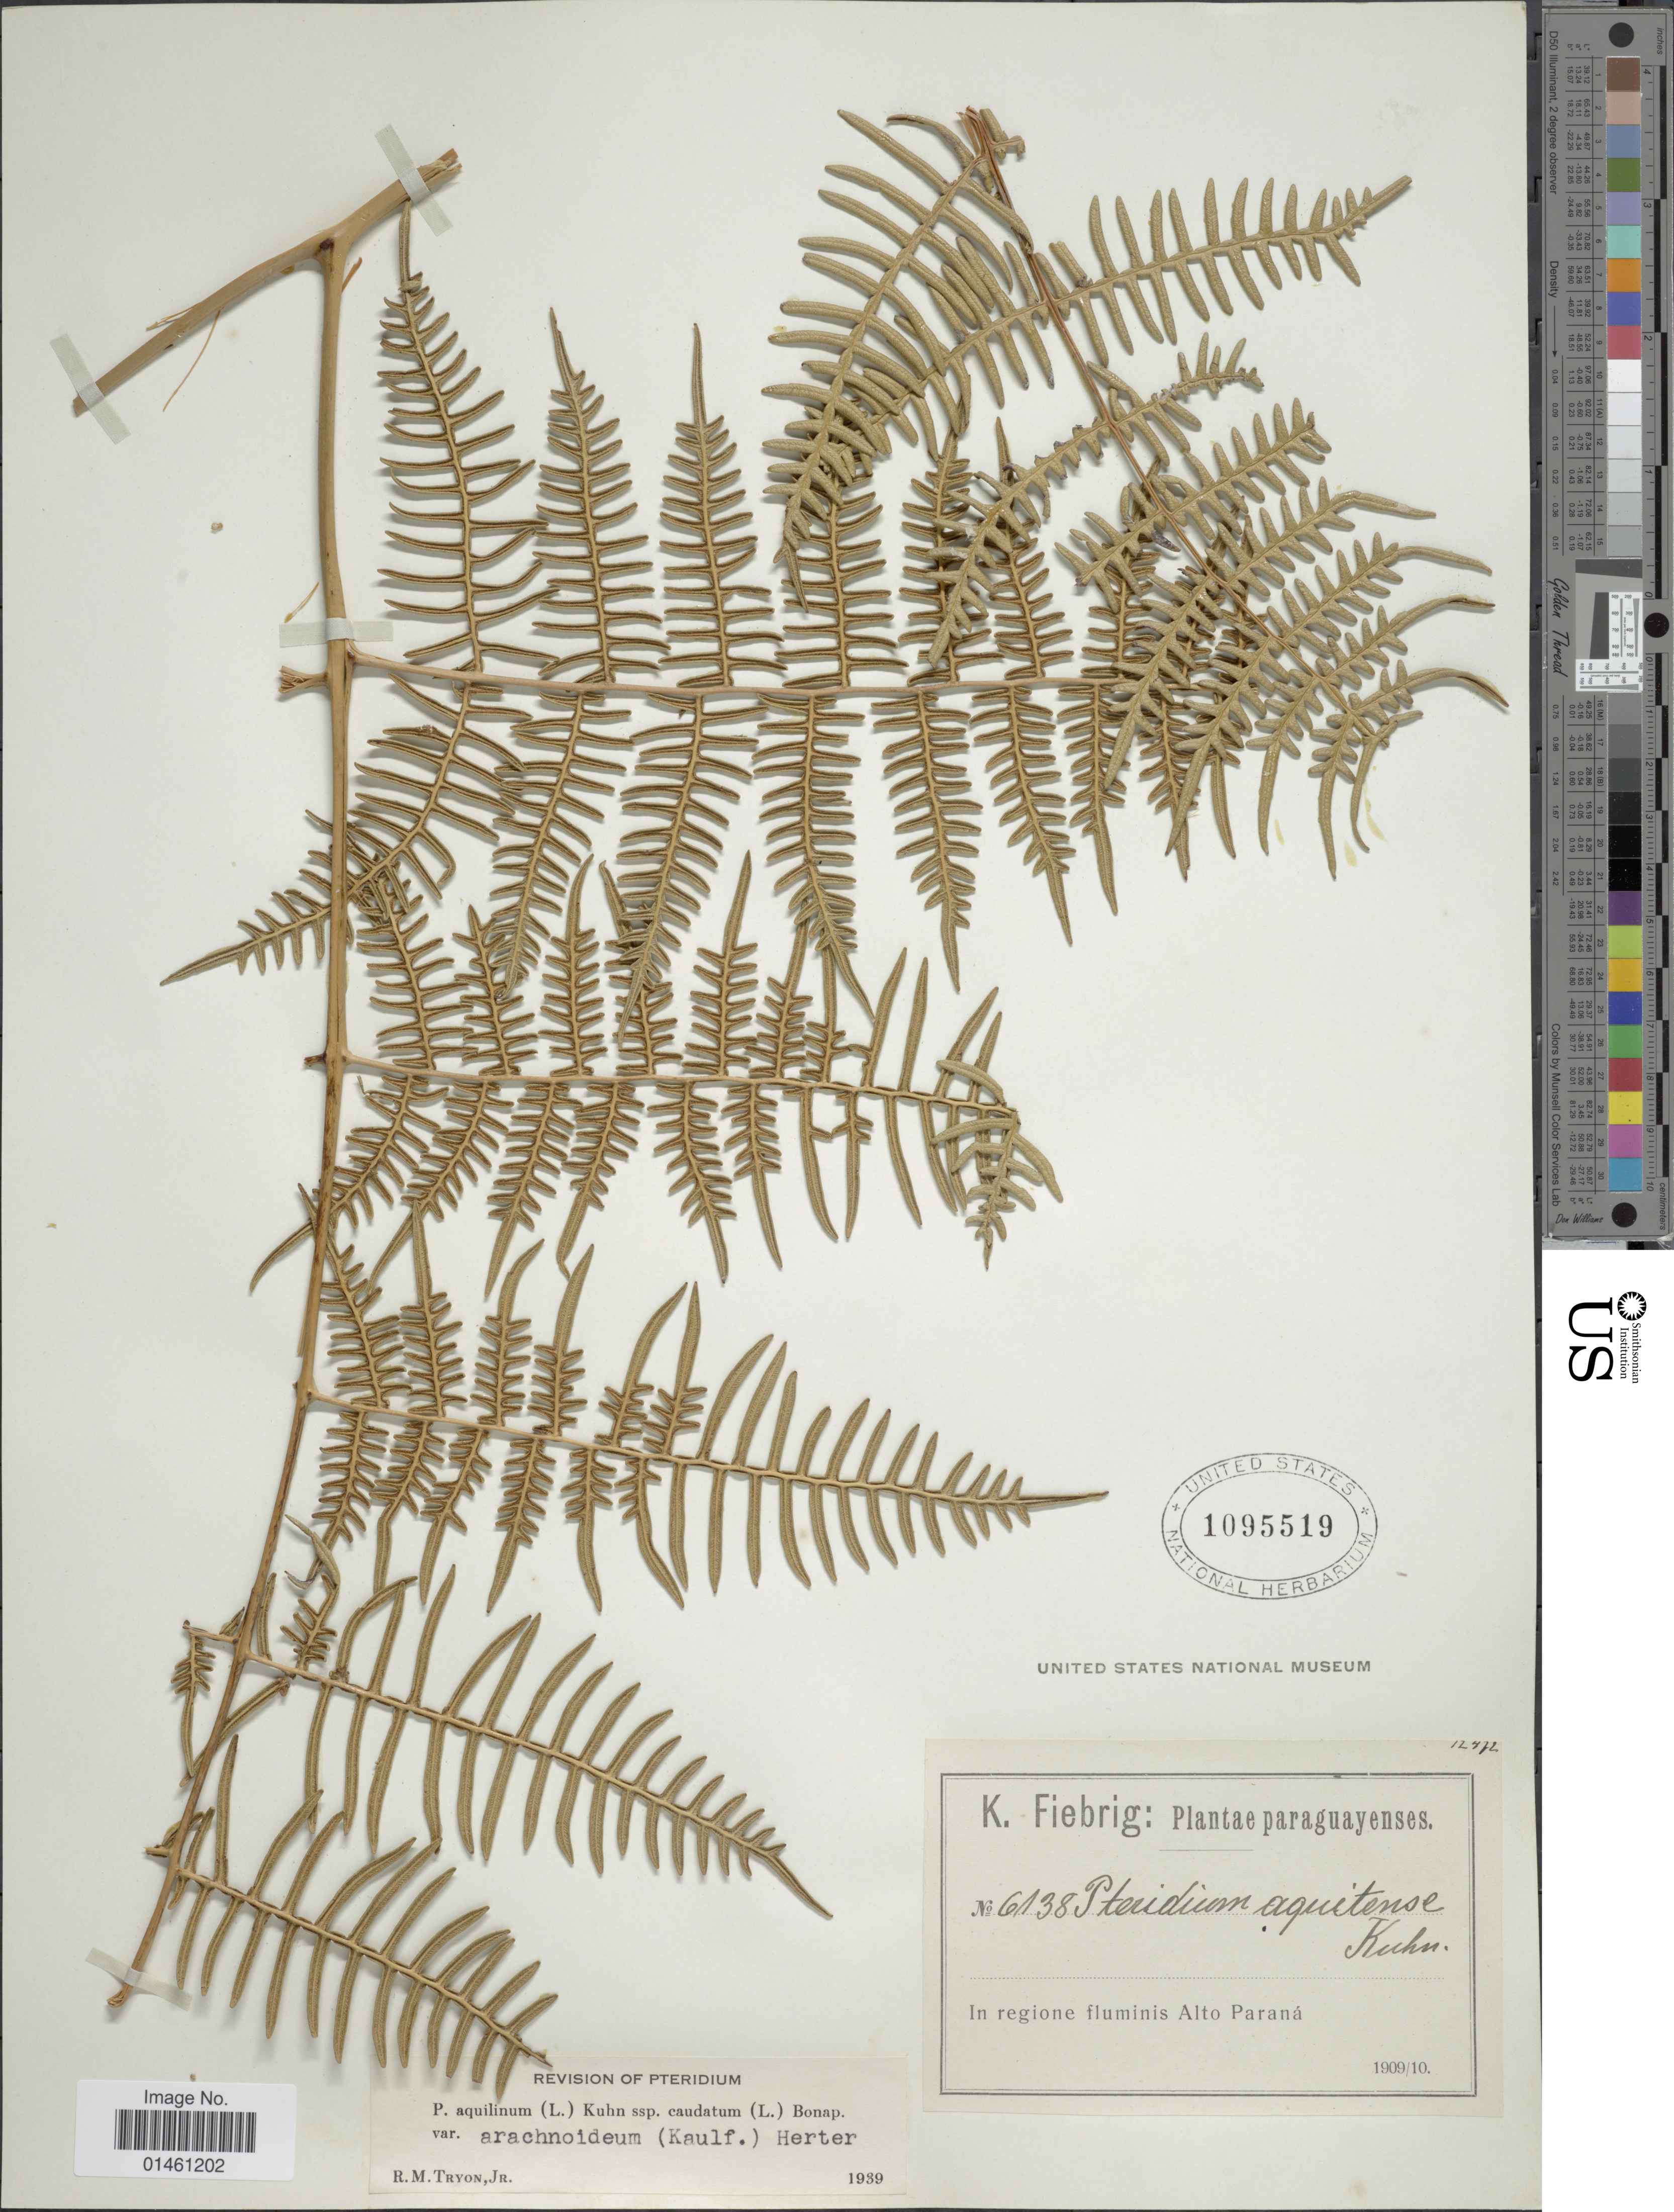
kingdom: Plantae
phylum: Tracheophyta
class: Polypodiopsida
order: Polypodiales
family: Dennstaedtiaceae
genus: Pteridium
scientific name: Pteridium aquilinum var. arachnoideum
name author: (Kaulf.) Herter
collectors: K. Fiebrig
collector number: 6138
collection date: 1909/1910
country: Paraguay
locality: In regione fluminis Alto Paraná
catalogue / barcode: US 1095519